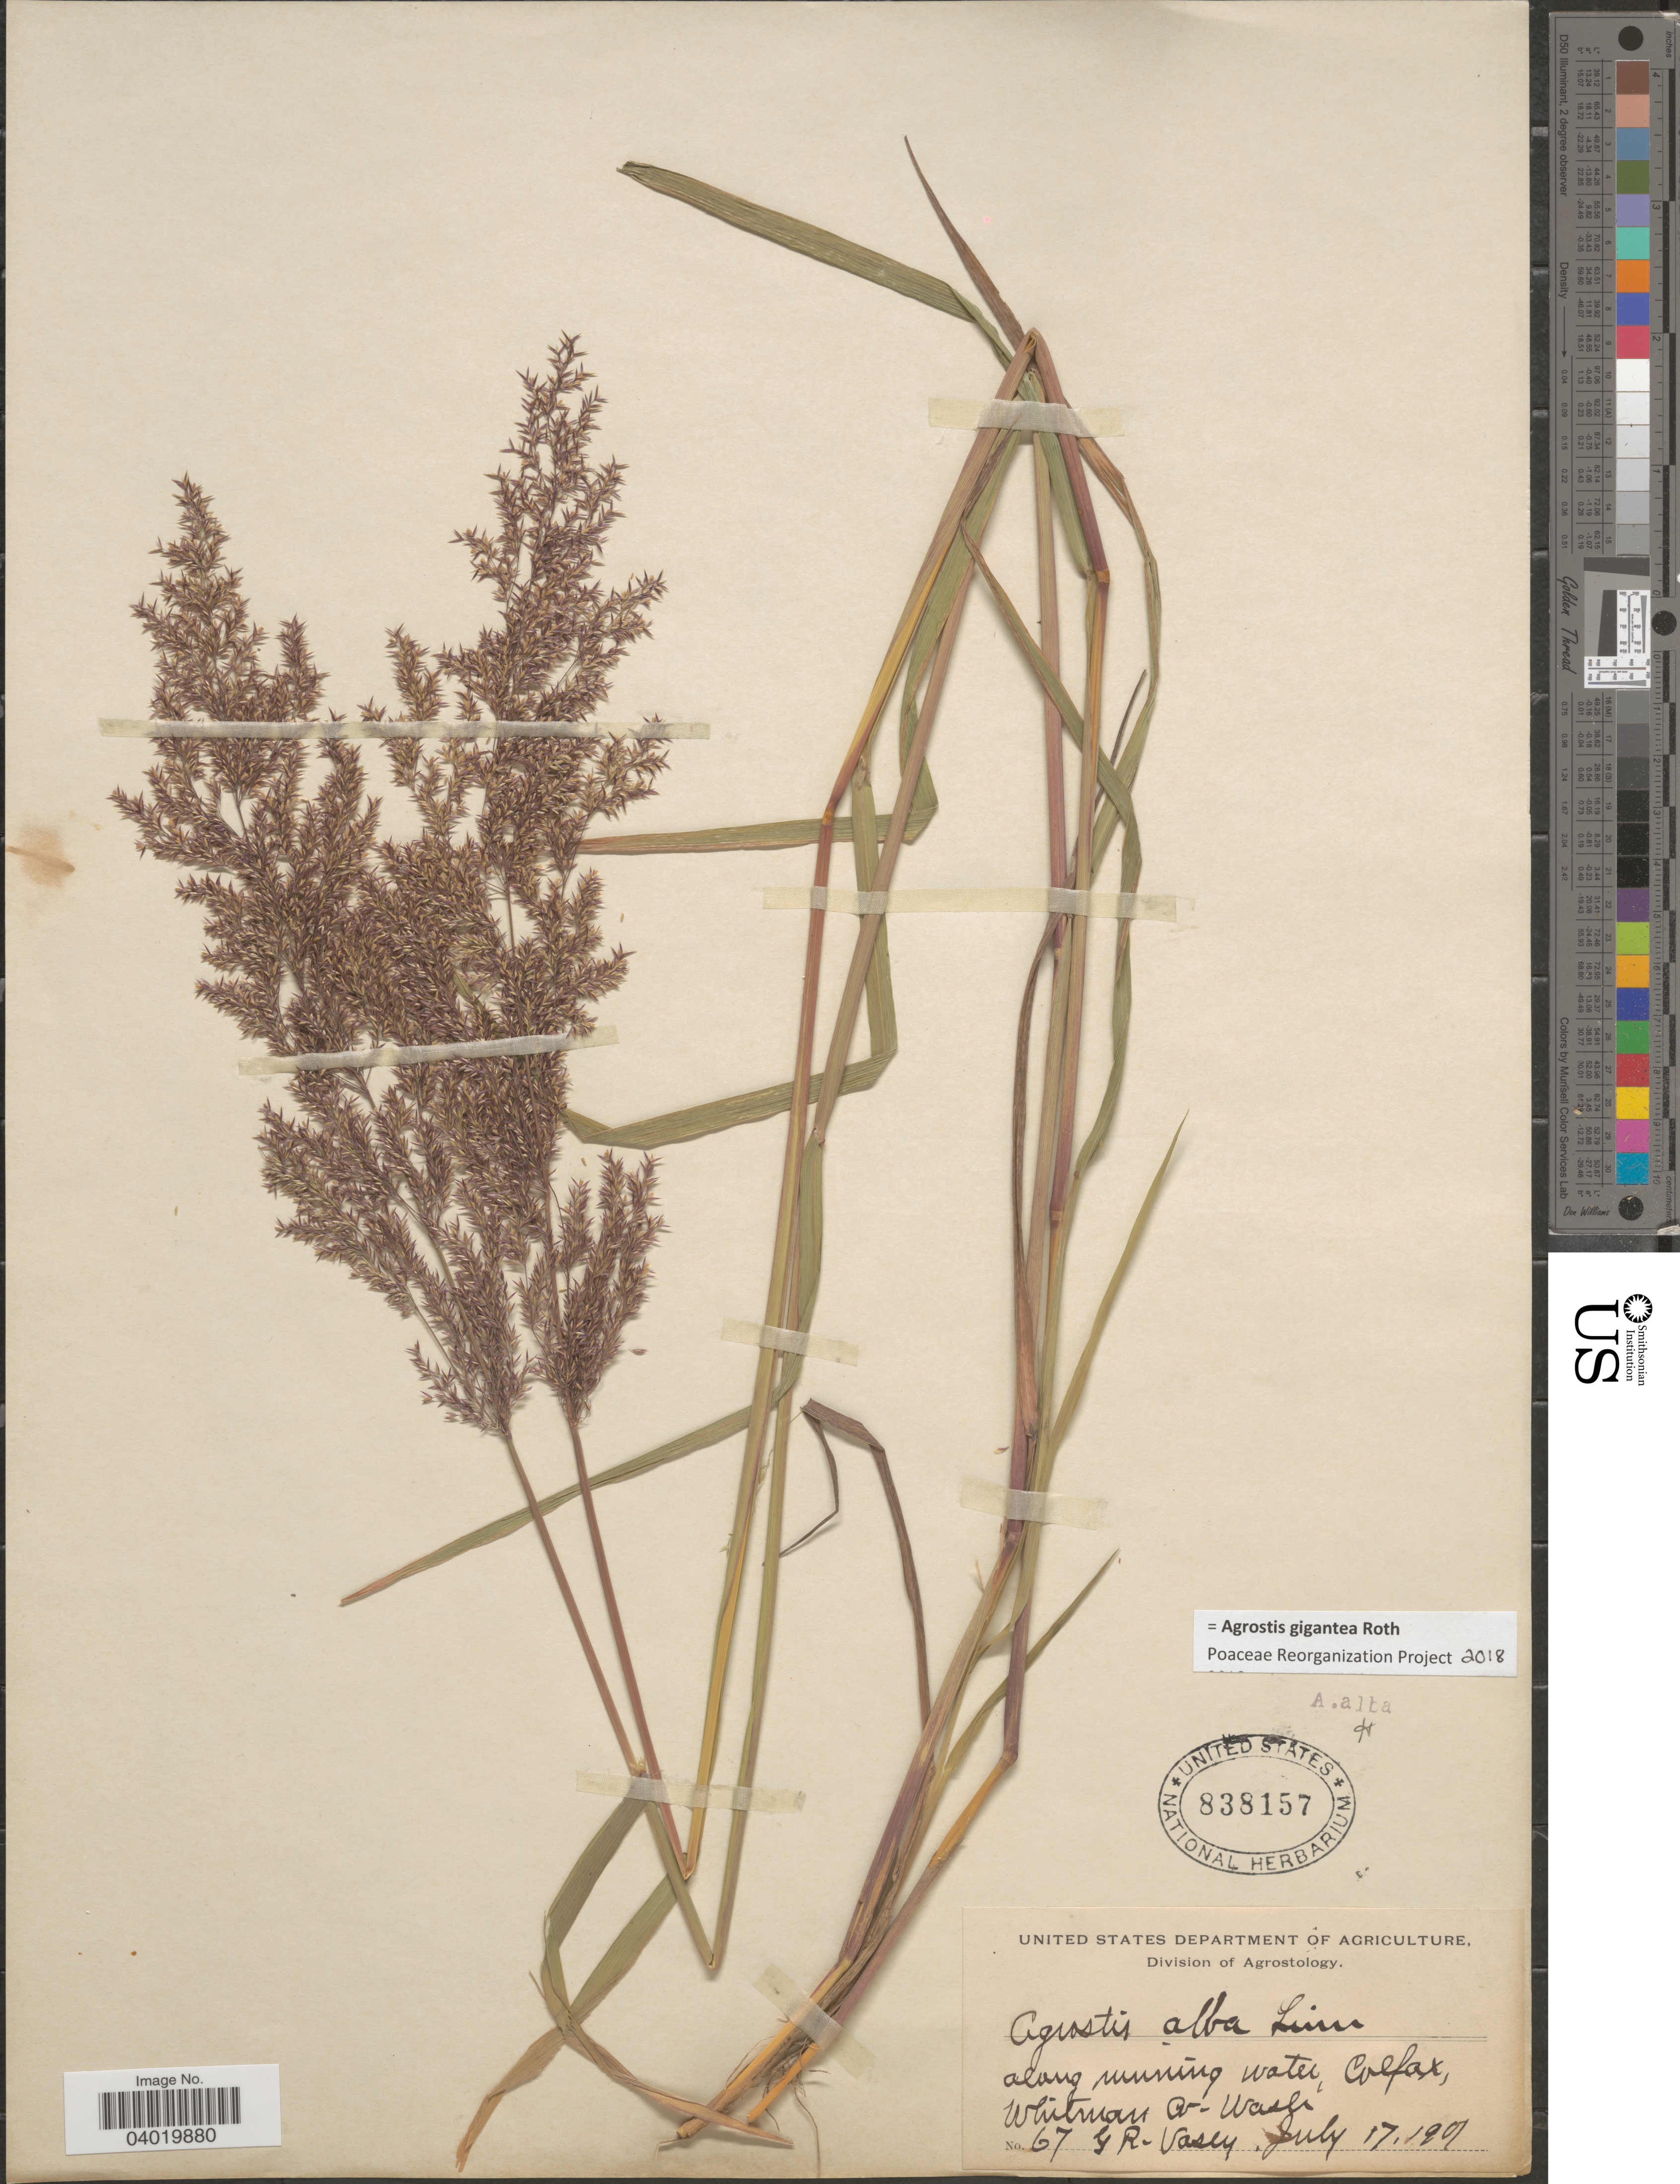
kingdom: Plantae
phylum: Tracheophyta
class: Liliopsida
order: Poales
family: Poaceae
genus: Agrostis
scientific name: Agrostis gigantea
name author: Roth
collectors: G. R. Vasey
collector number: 67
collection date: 1901-07-17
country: United States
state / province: Washington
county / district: Whitman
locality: Along running water, Colfax, Whitman Co.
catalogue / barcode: US 838157